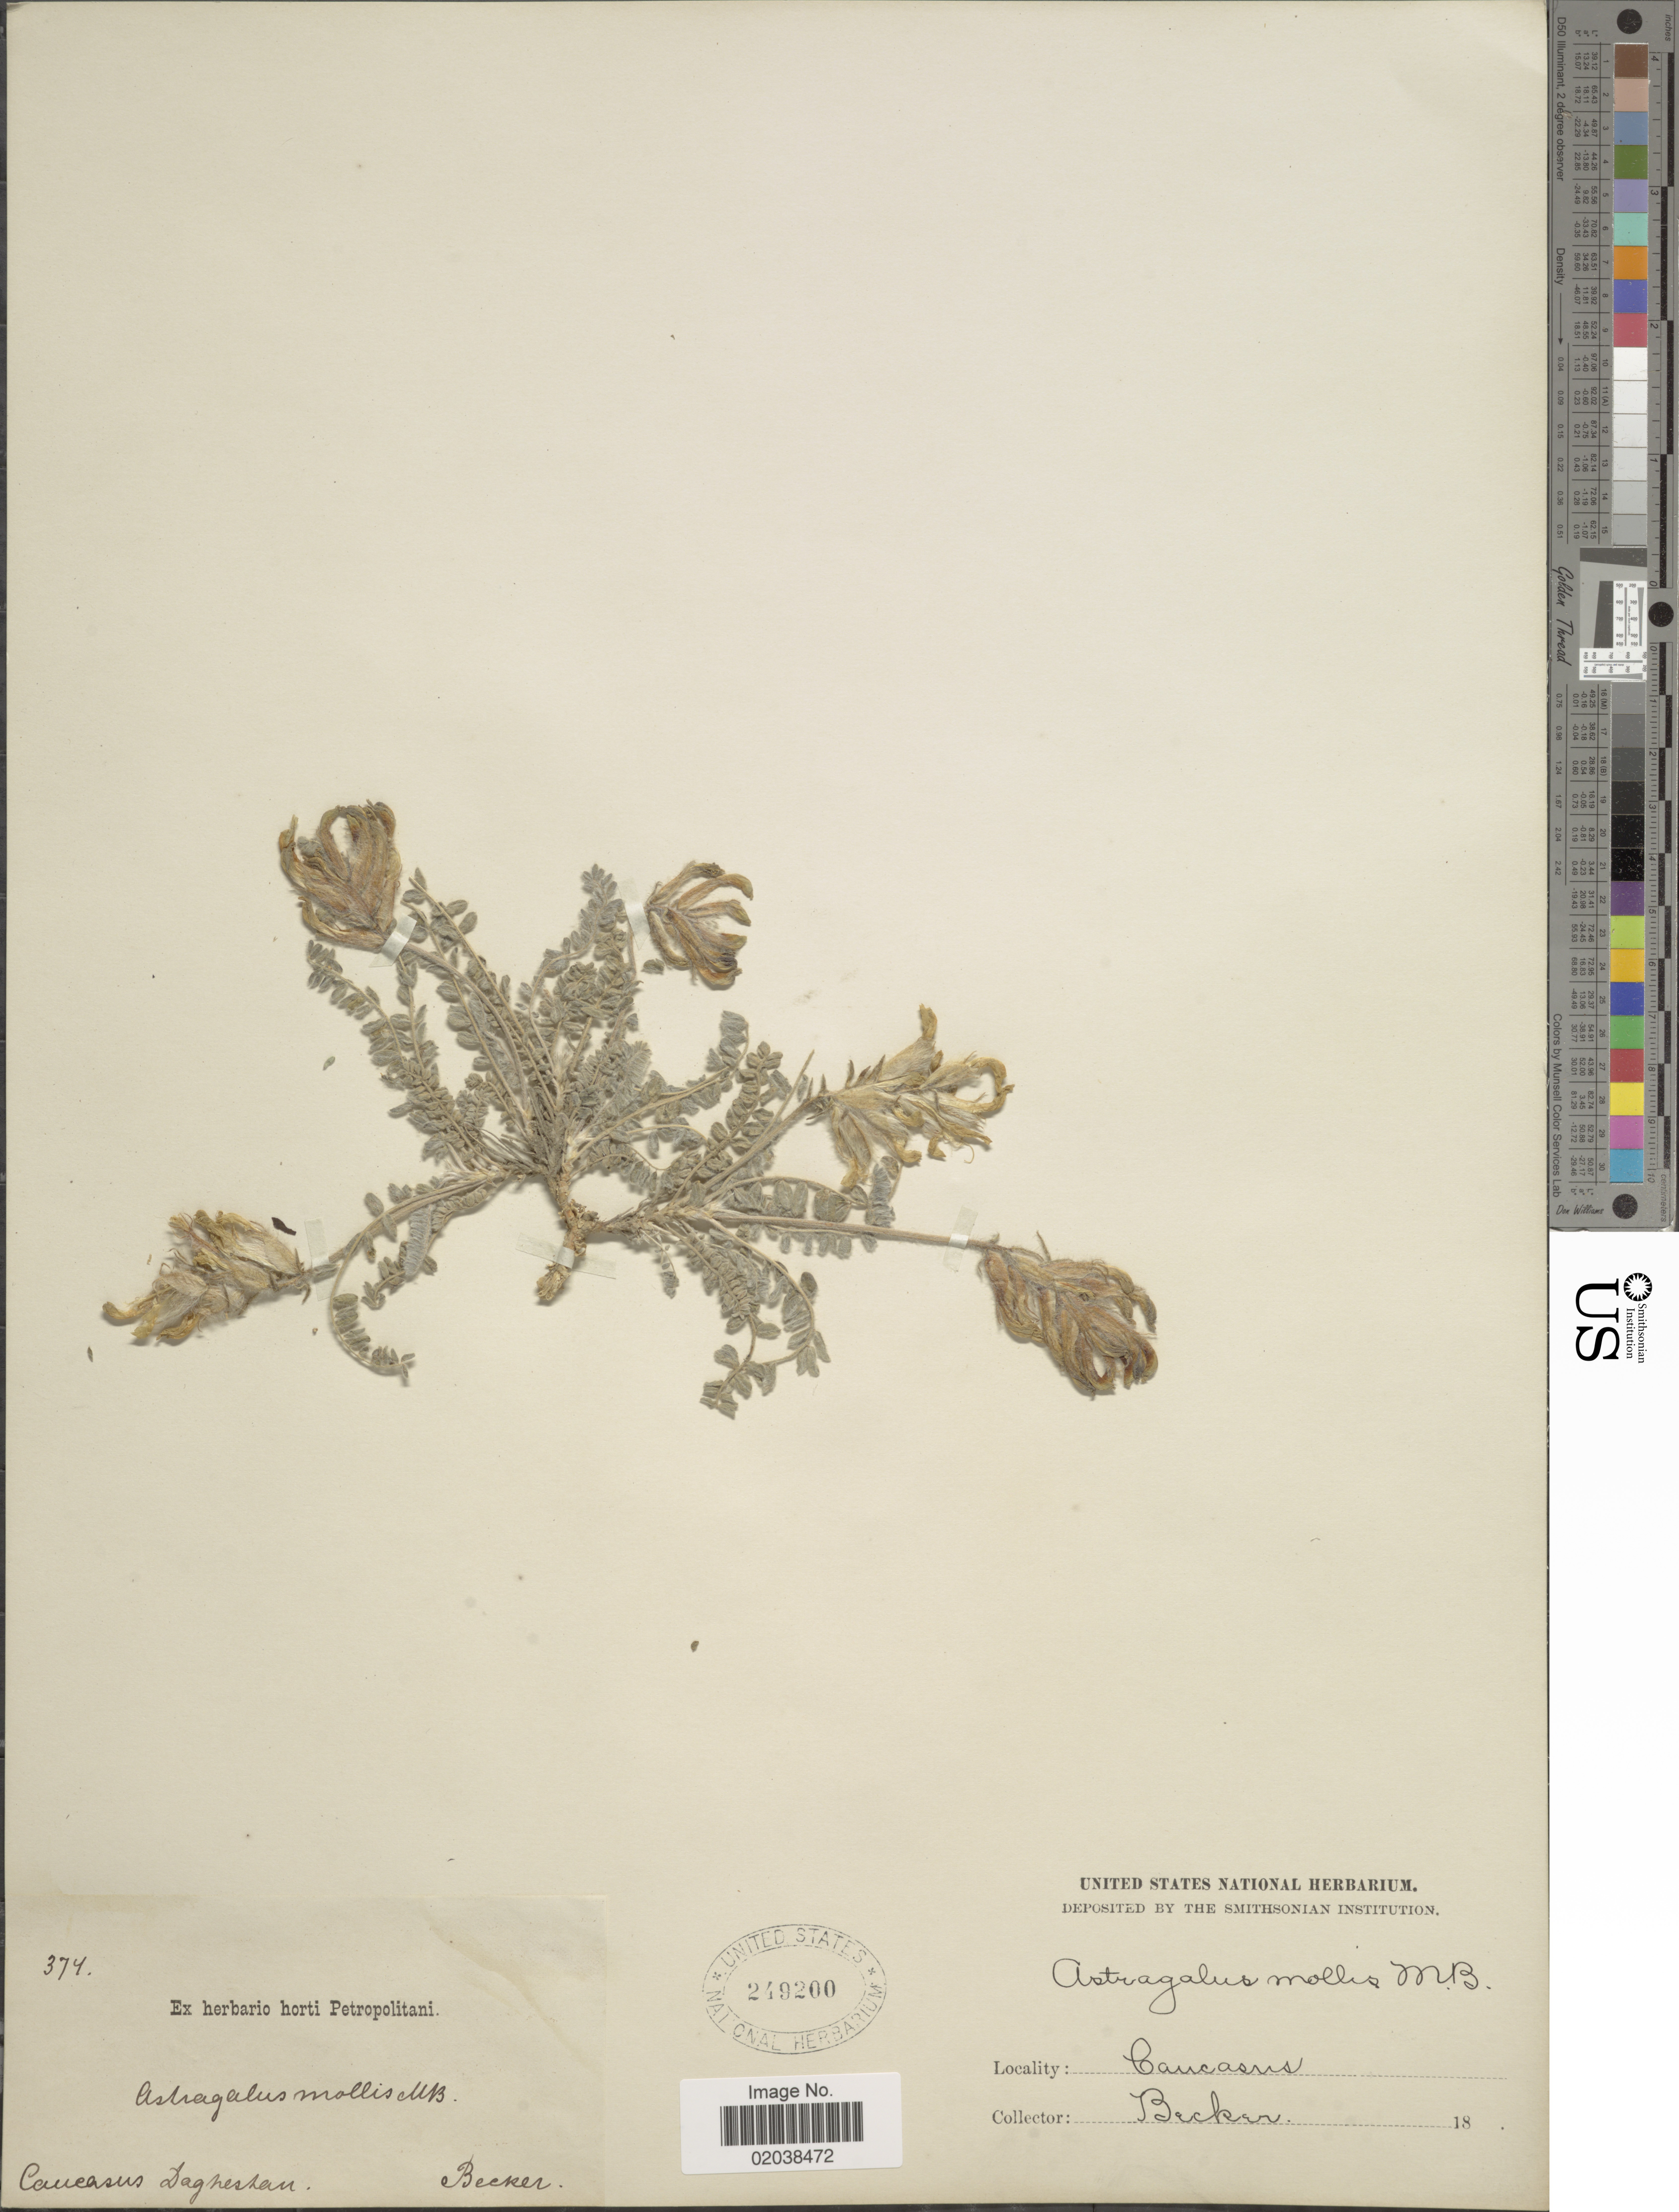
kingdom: Plantae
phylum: Tracheophyta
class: Magnoliopsida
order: Fabales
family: Fabaceae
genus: Astragalus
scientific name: Astragalus mollis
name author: M. Bieb.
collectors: -. Becker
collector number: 374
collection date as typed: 18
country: Russian Federation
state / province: Dagestan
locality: Caucasus Daghestan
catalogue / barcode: US 249200